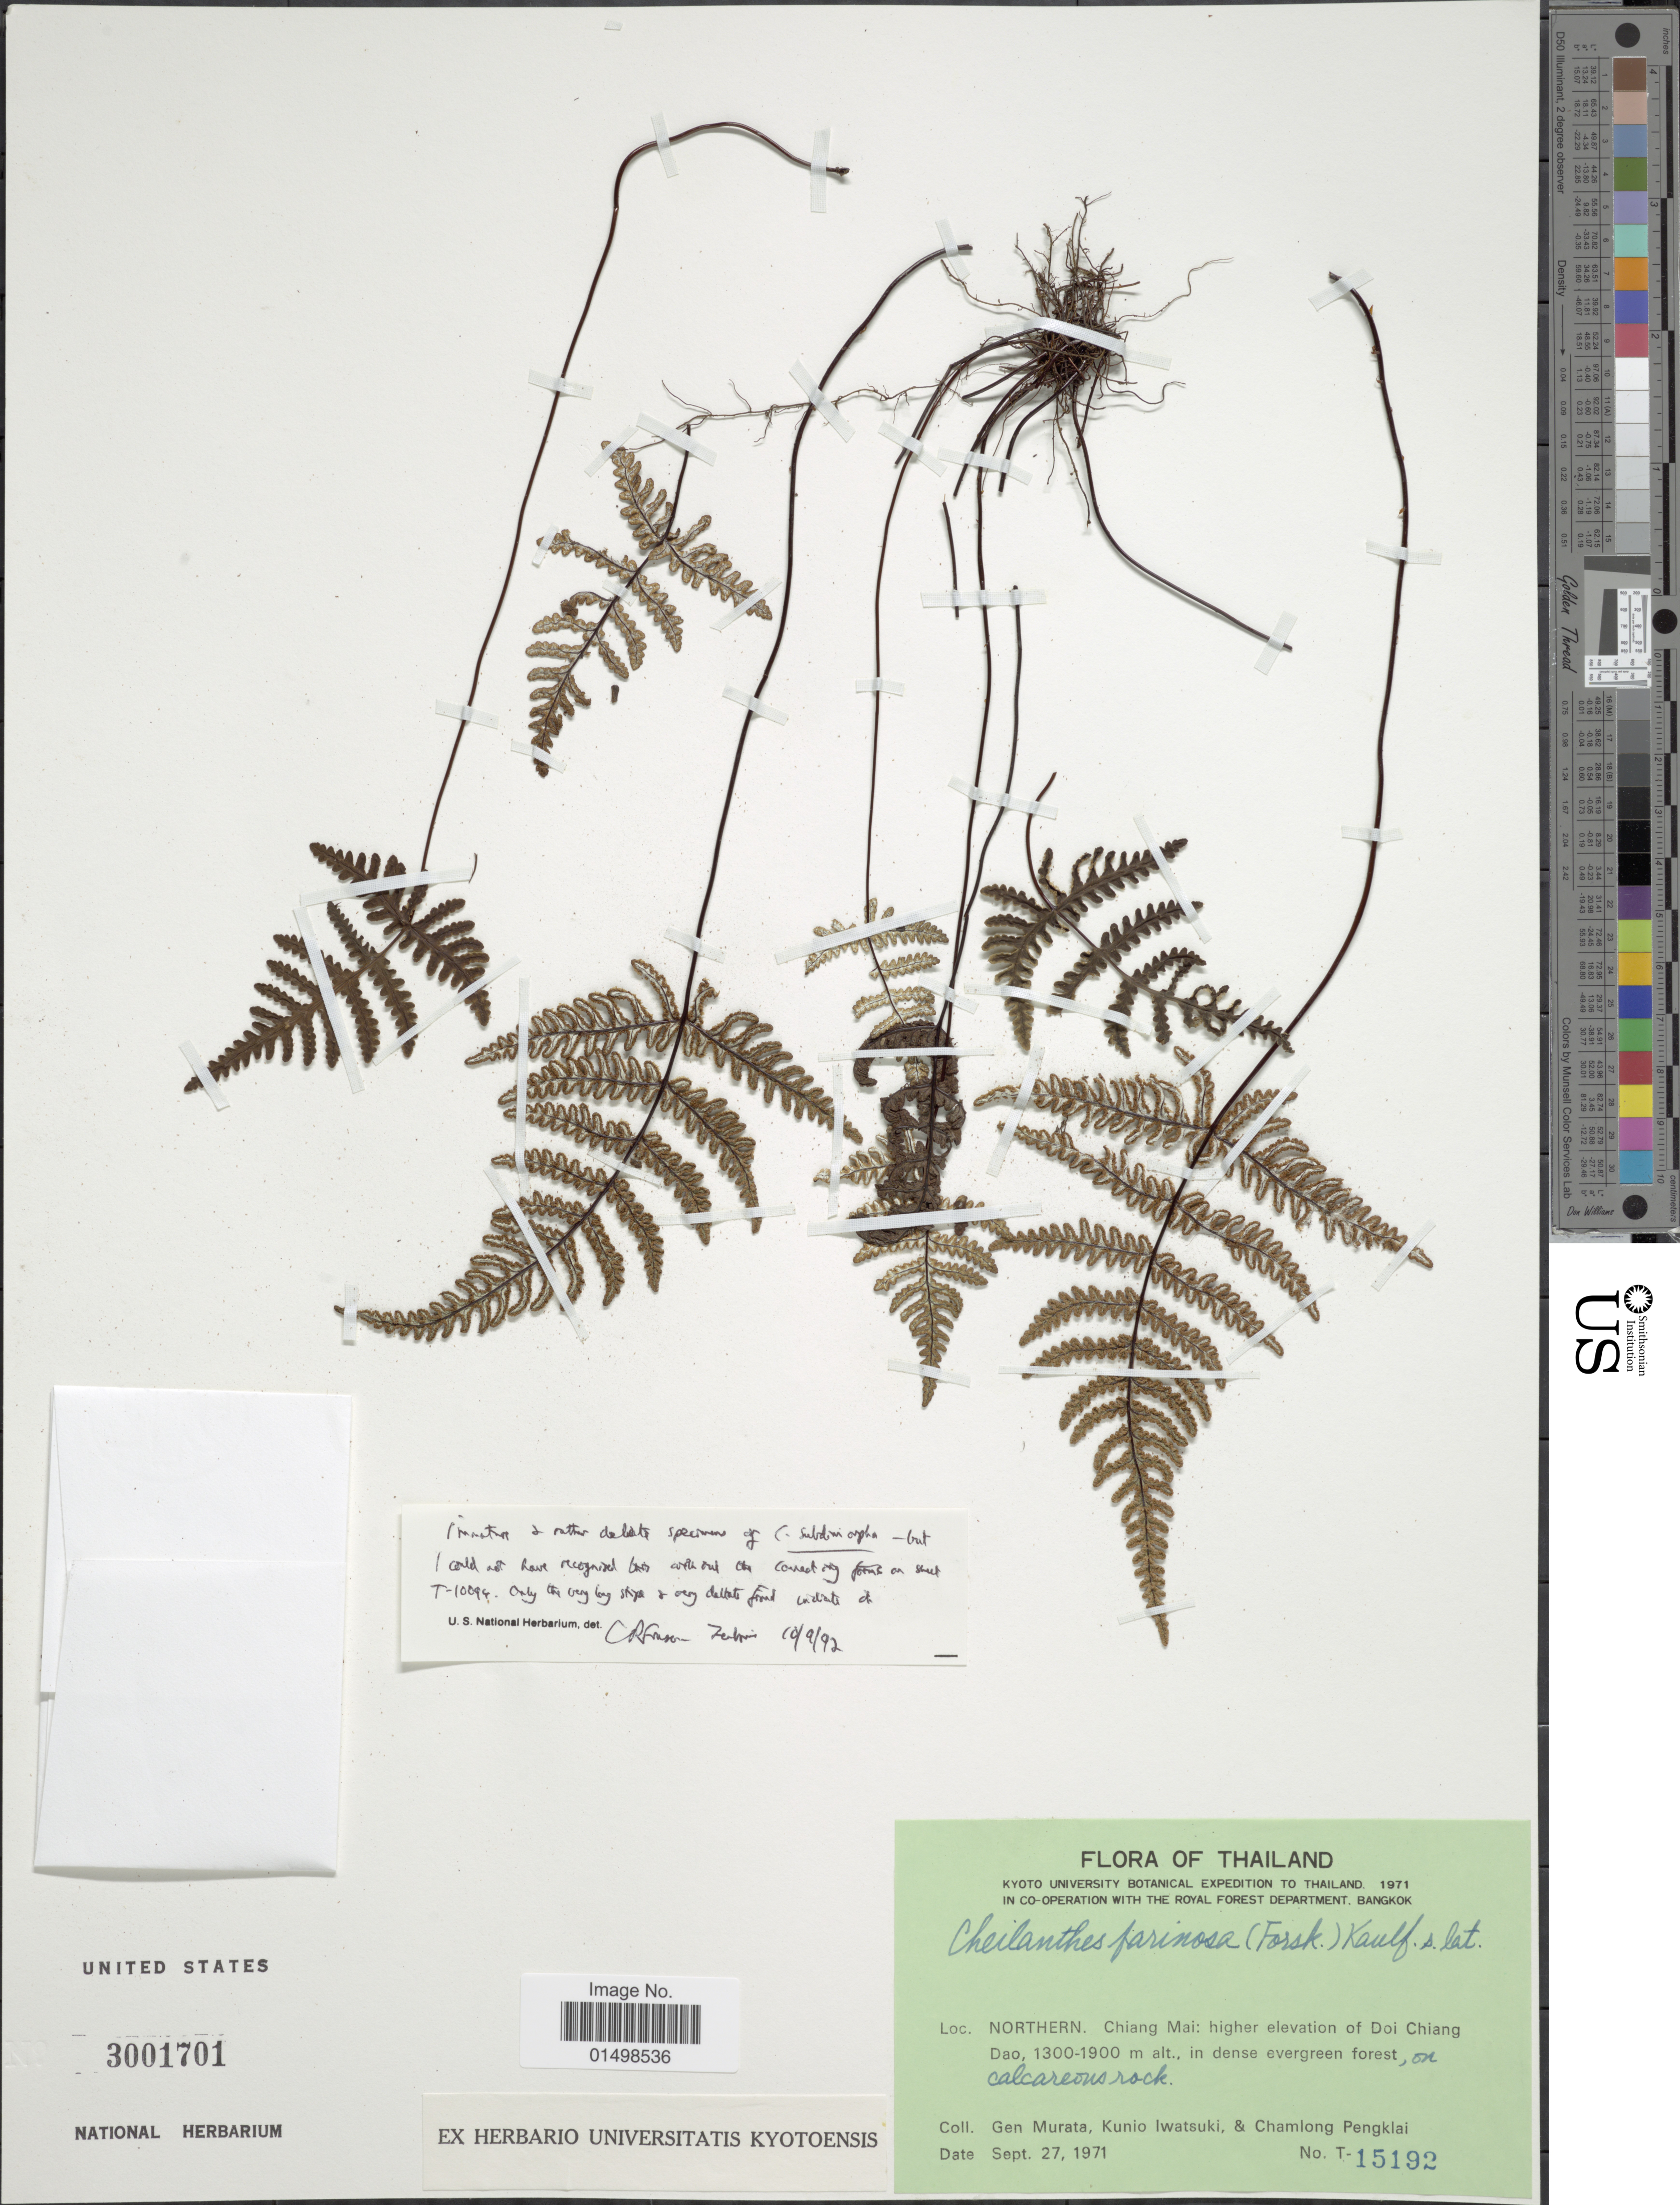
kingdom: Plantae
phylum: Tracheophyta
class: Polypodiopsida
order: Polypodiales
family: Pteridaceae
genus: Aleuritopteris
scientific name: Aleuritopteris farinosa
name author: (Forssk.) Fée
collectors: G. Murata, K. Iwatsuki & C. Pengklai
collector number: T-15192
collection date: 1971-09-27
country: Thailand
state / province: Chiang Mai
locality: Flora of Thailand, Northern Chiang Mai: higher elevation of Doi Chiang Dao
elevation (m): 1300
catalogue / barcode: US 3001701